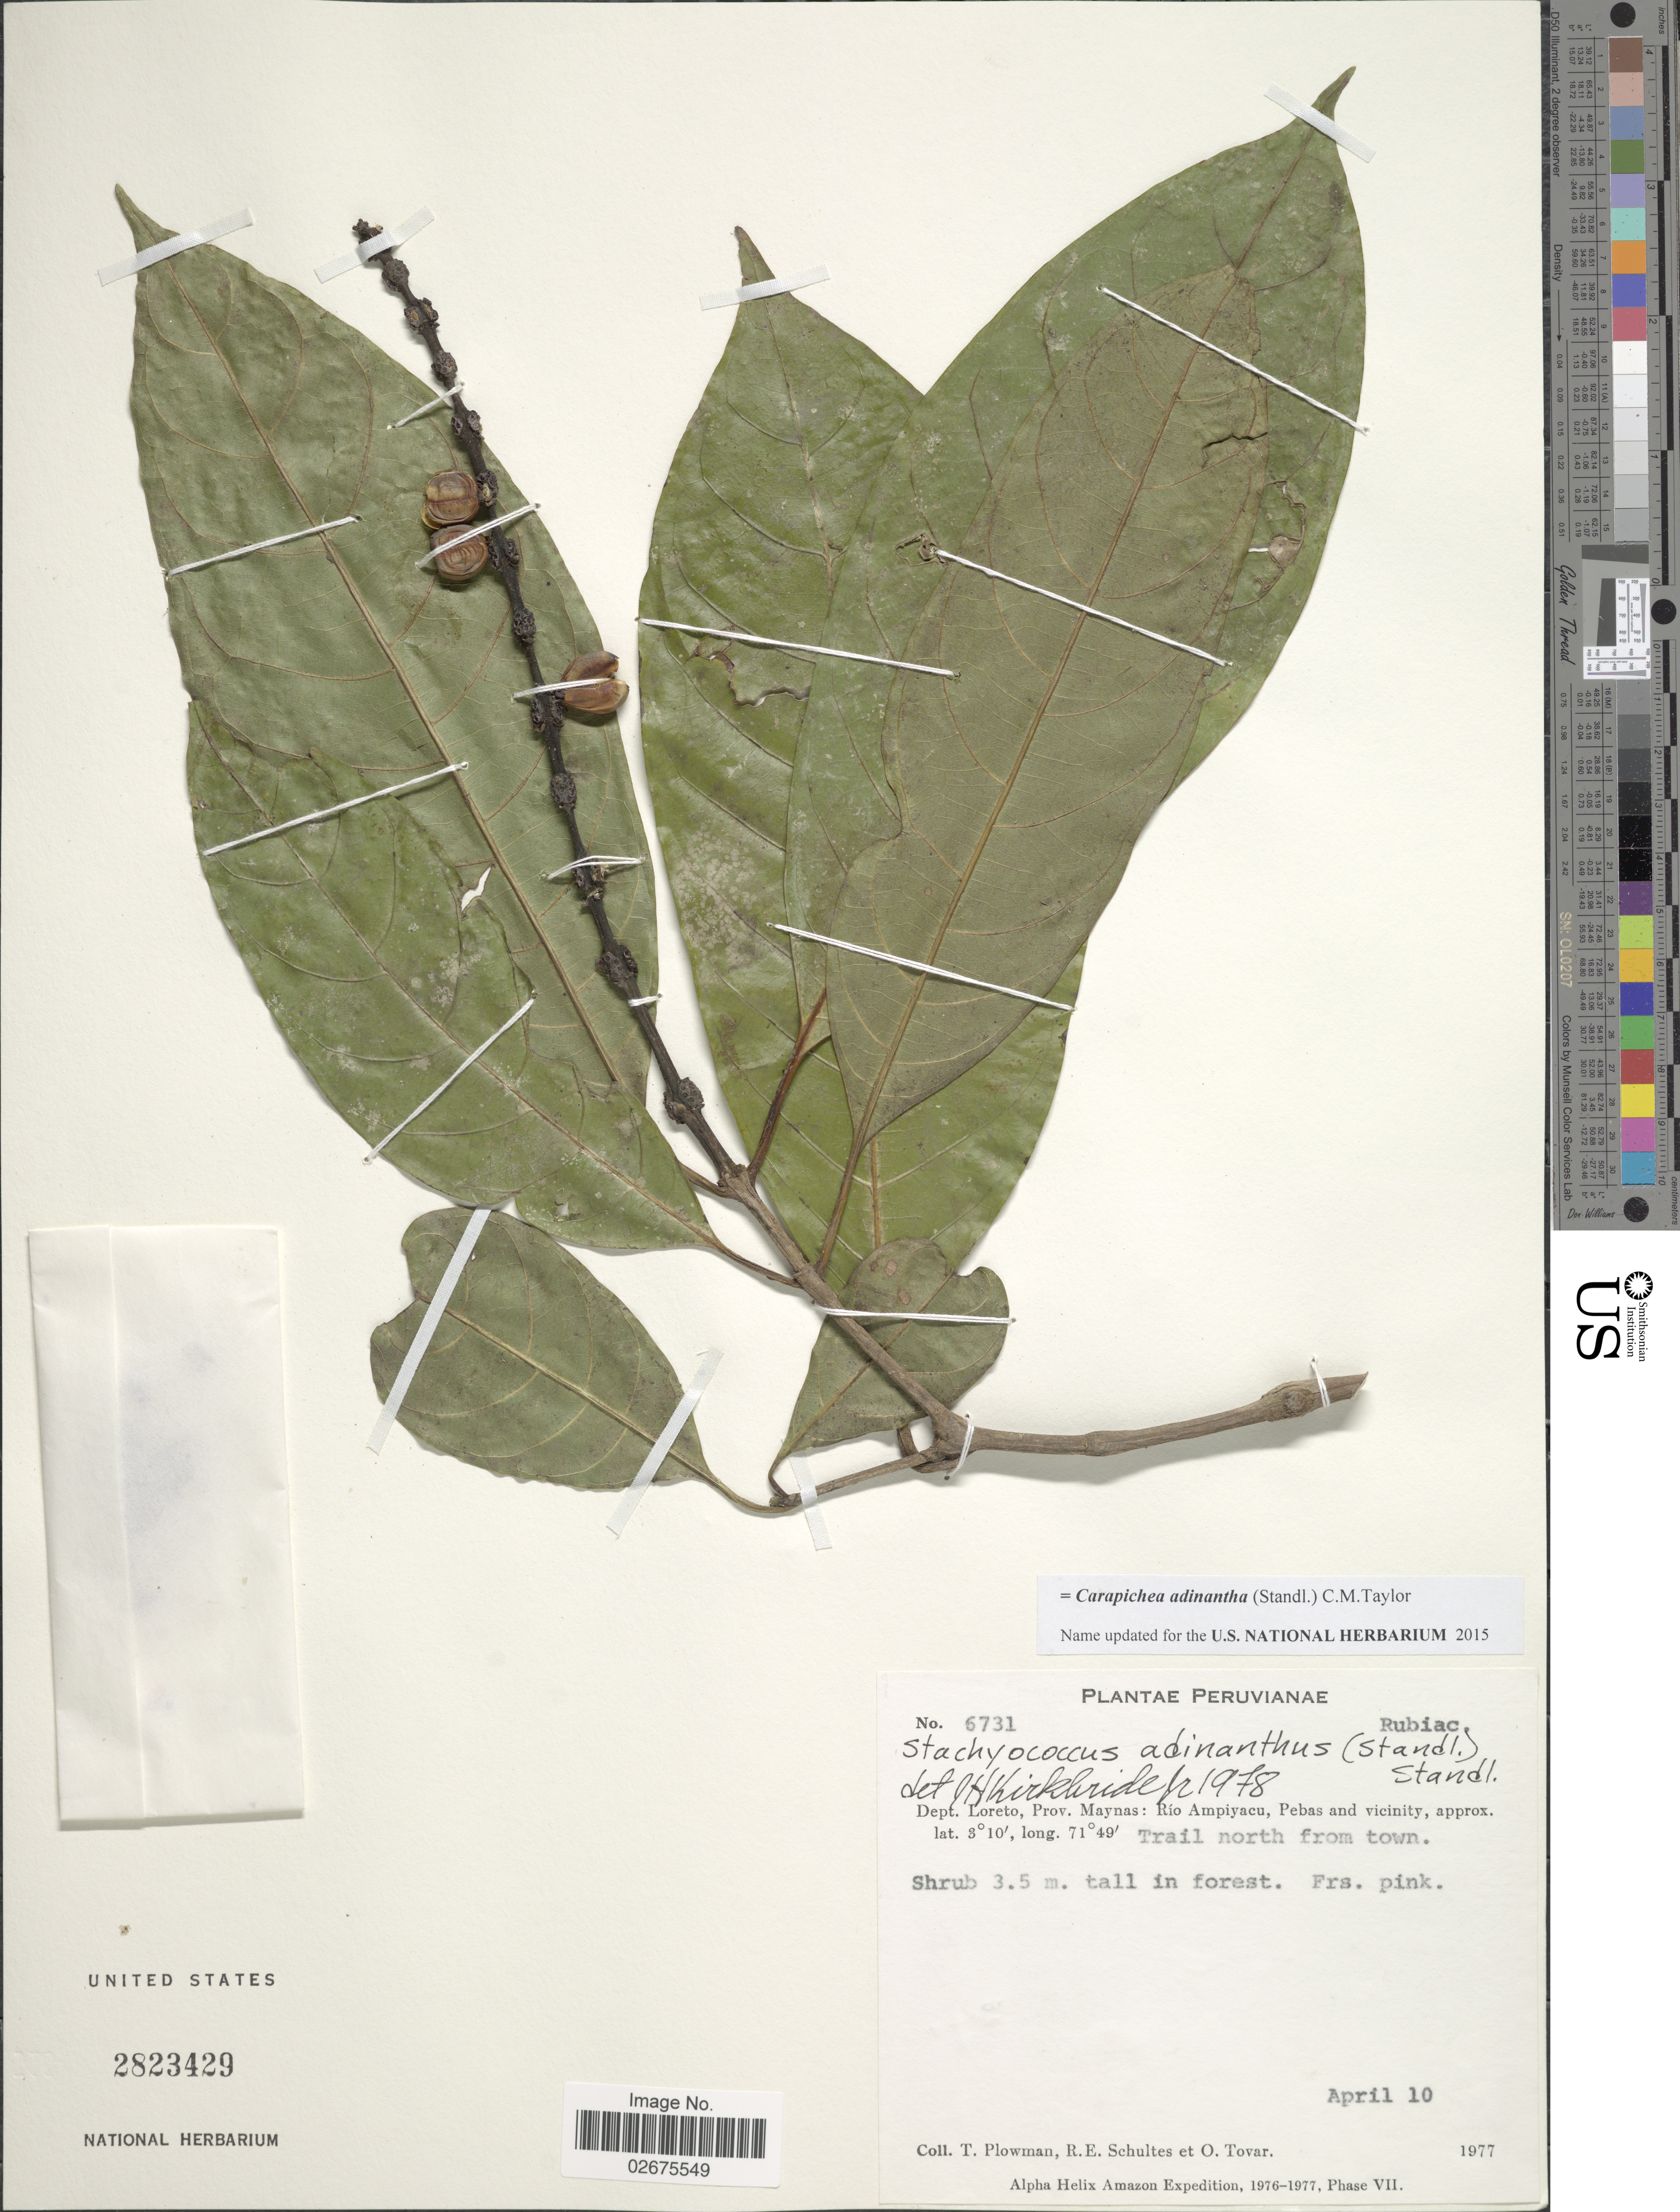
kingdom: Plantae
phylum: Tracheophyta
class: Magnoliopsida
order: Gentianales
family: Rubiaceae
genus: Carapichea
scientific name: Carapichea adinantha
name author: (Standl.) C.M. Taylor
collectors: T. Plowman, R. E. Schultes & Ó. Tovar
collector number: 6731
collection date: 1977-04-10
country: Peru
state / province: Loreto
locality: Prov. Maynas: Rio Ampiyacu, Pebas and vicinity . Trail north from town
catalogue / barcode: US 2823429